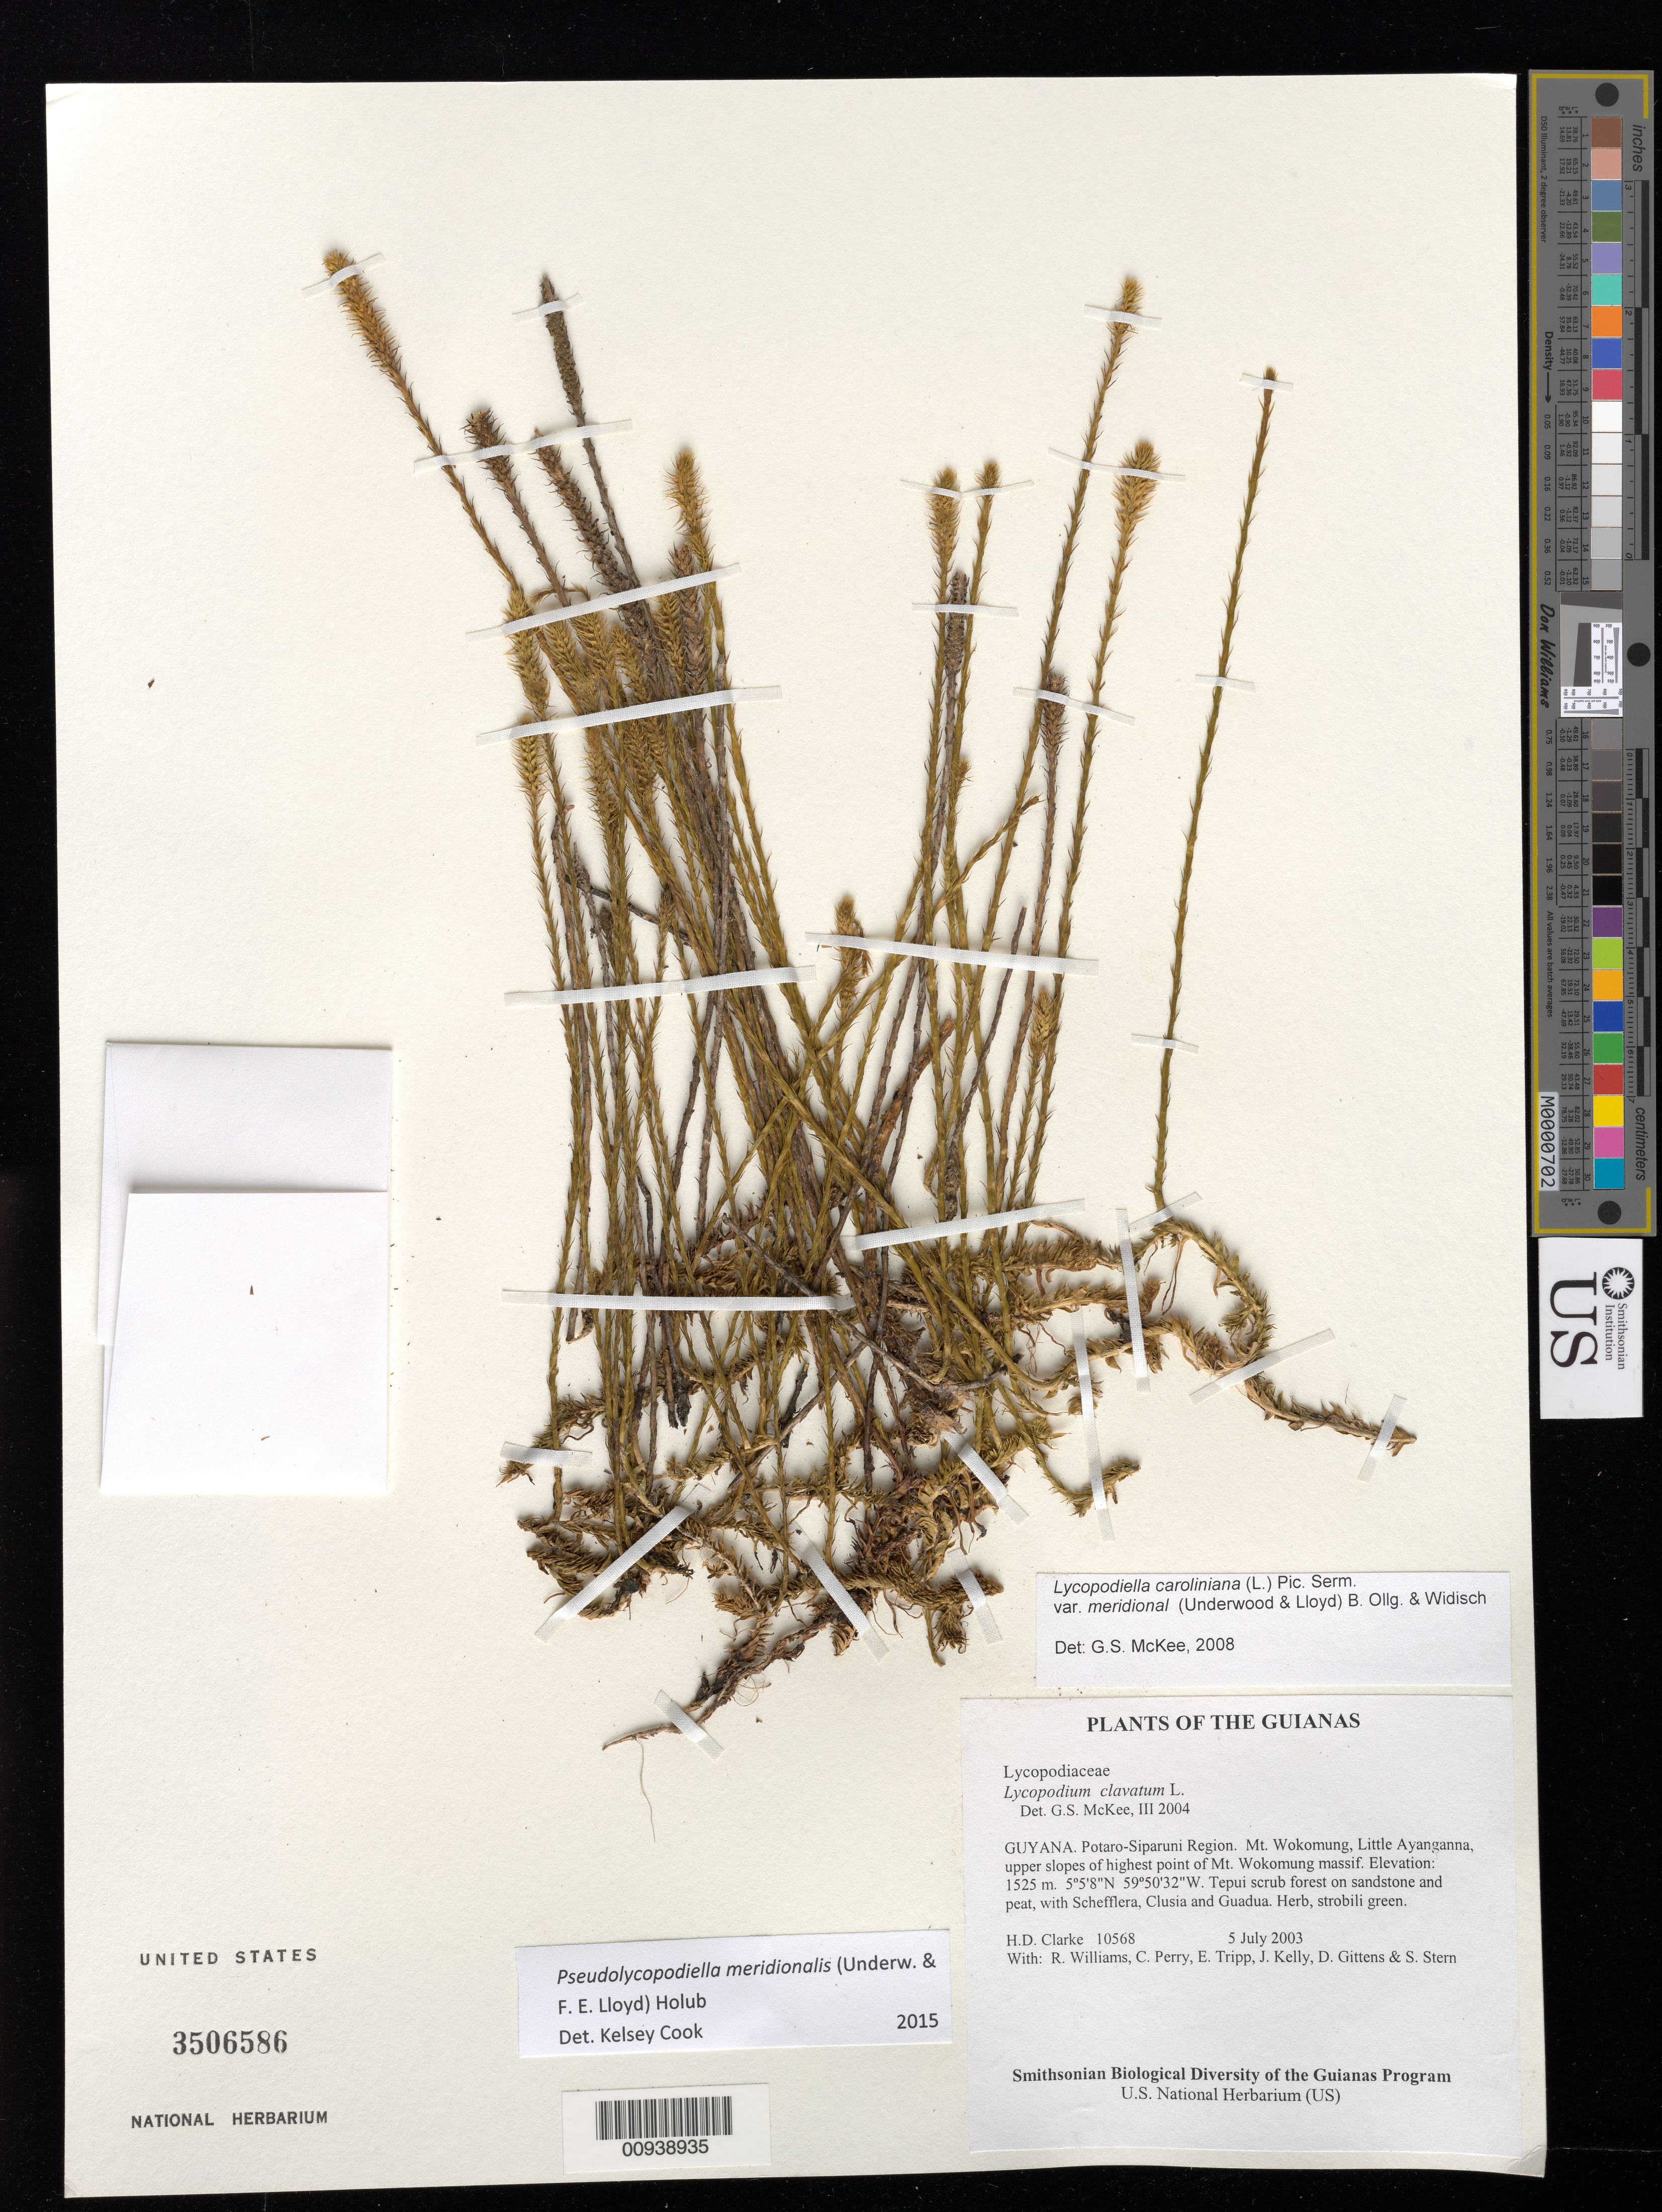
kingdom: Plantae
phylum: Tracheophyta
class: Lycopodiopsida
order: Lycopodiales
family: Lycopodiaceae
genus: Pseudolycopodiella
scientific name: Pseudolycopodiella meridionalis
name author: (Underw. & F.E. Lloyd) Holub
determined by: Cook, Kelsey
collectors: H. D. Clarke, R. Williams, C. Perry, E. Tripp, J. Kelly, D. Gittens & S. R. Stern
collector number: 10568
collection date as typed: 5 July 2003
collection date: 2003-07-05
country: Guyana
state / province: Potaro-Siparuni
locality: Mt. Wokomung, Little Ayanganna, upper slopes of highest point of Mt. Wokomung massif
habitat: Tepui scrub forest on sandstone and peat, with Schefflera, Clusia and Guadua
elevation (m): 1525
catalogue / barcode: US 3506586